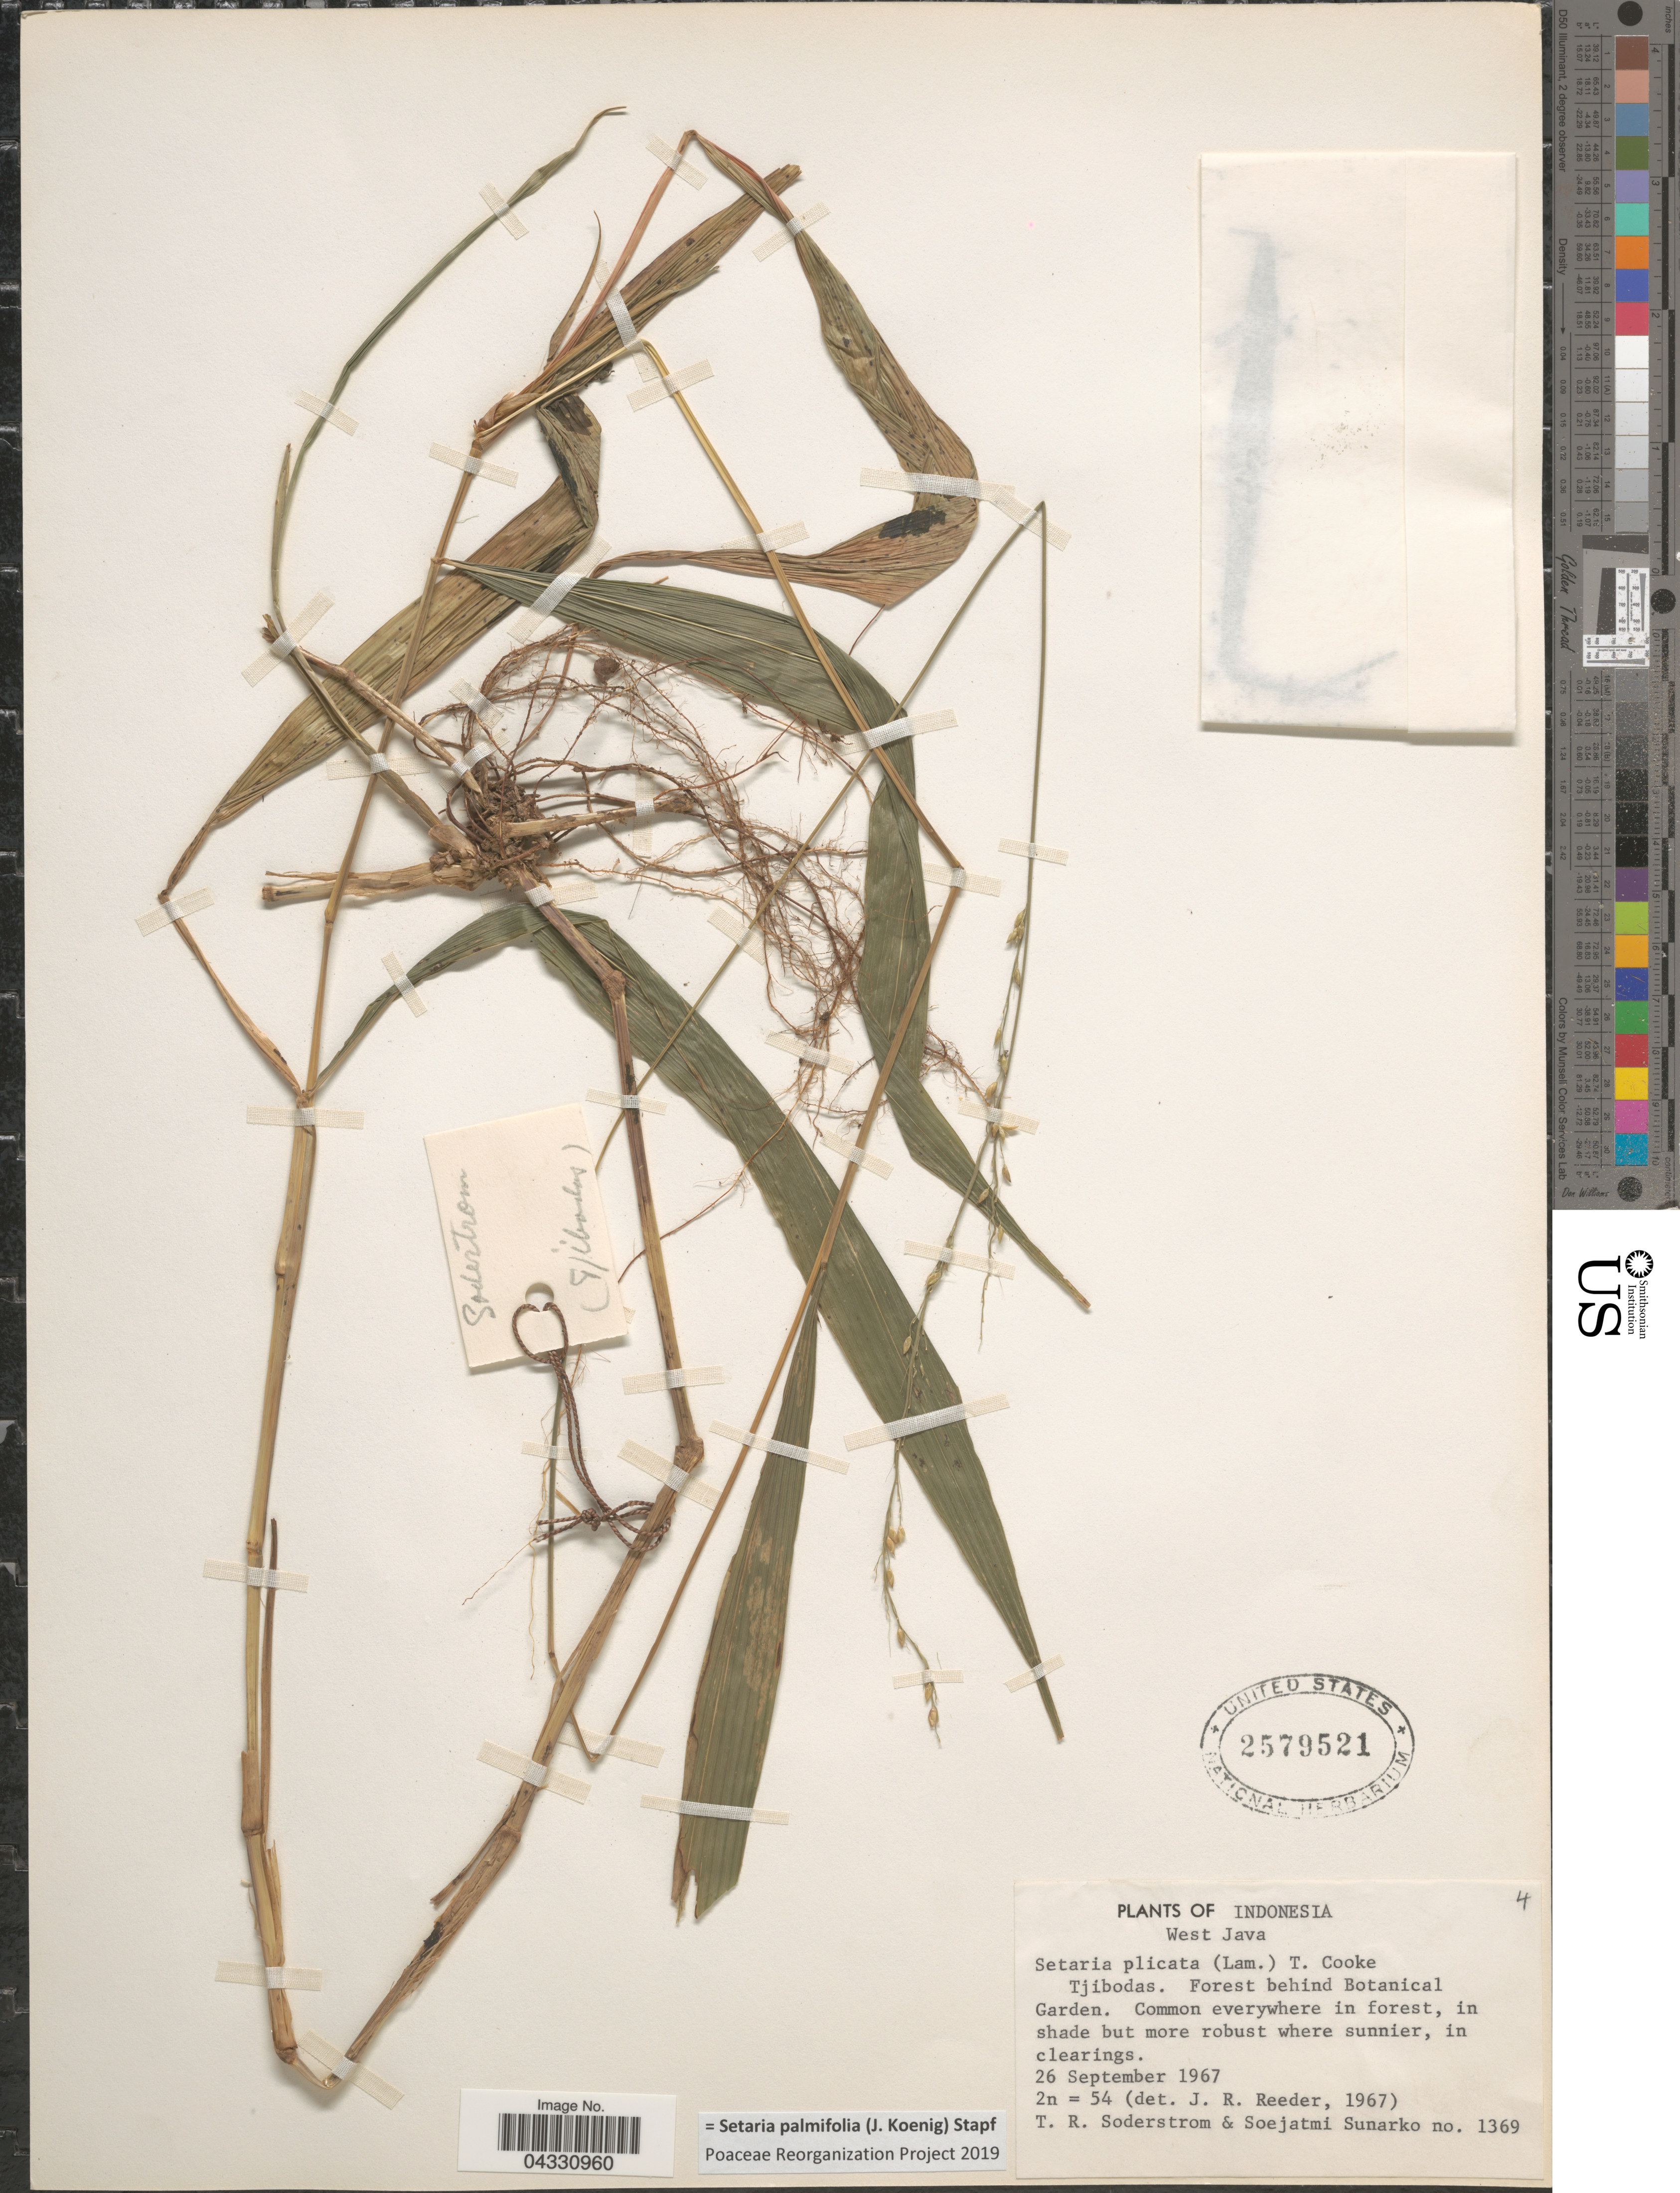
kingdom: Plantae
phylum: Tracheophyta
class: Liliopsida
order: Poales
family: Poaceae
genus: Setaria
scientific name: Setaria palmifolia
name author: (J. Koenig) Stapf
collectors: T. R. Soderstrom & S. Sunarko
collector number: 1369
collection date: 1967-09-26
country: Indonesia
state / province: Java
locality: West Java. Tjibodas. Forest behind Botanical Garden.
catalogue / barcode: US 2579521